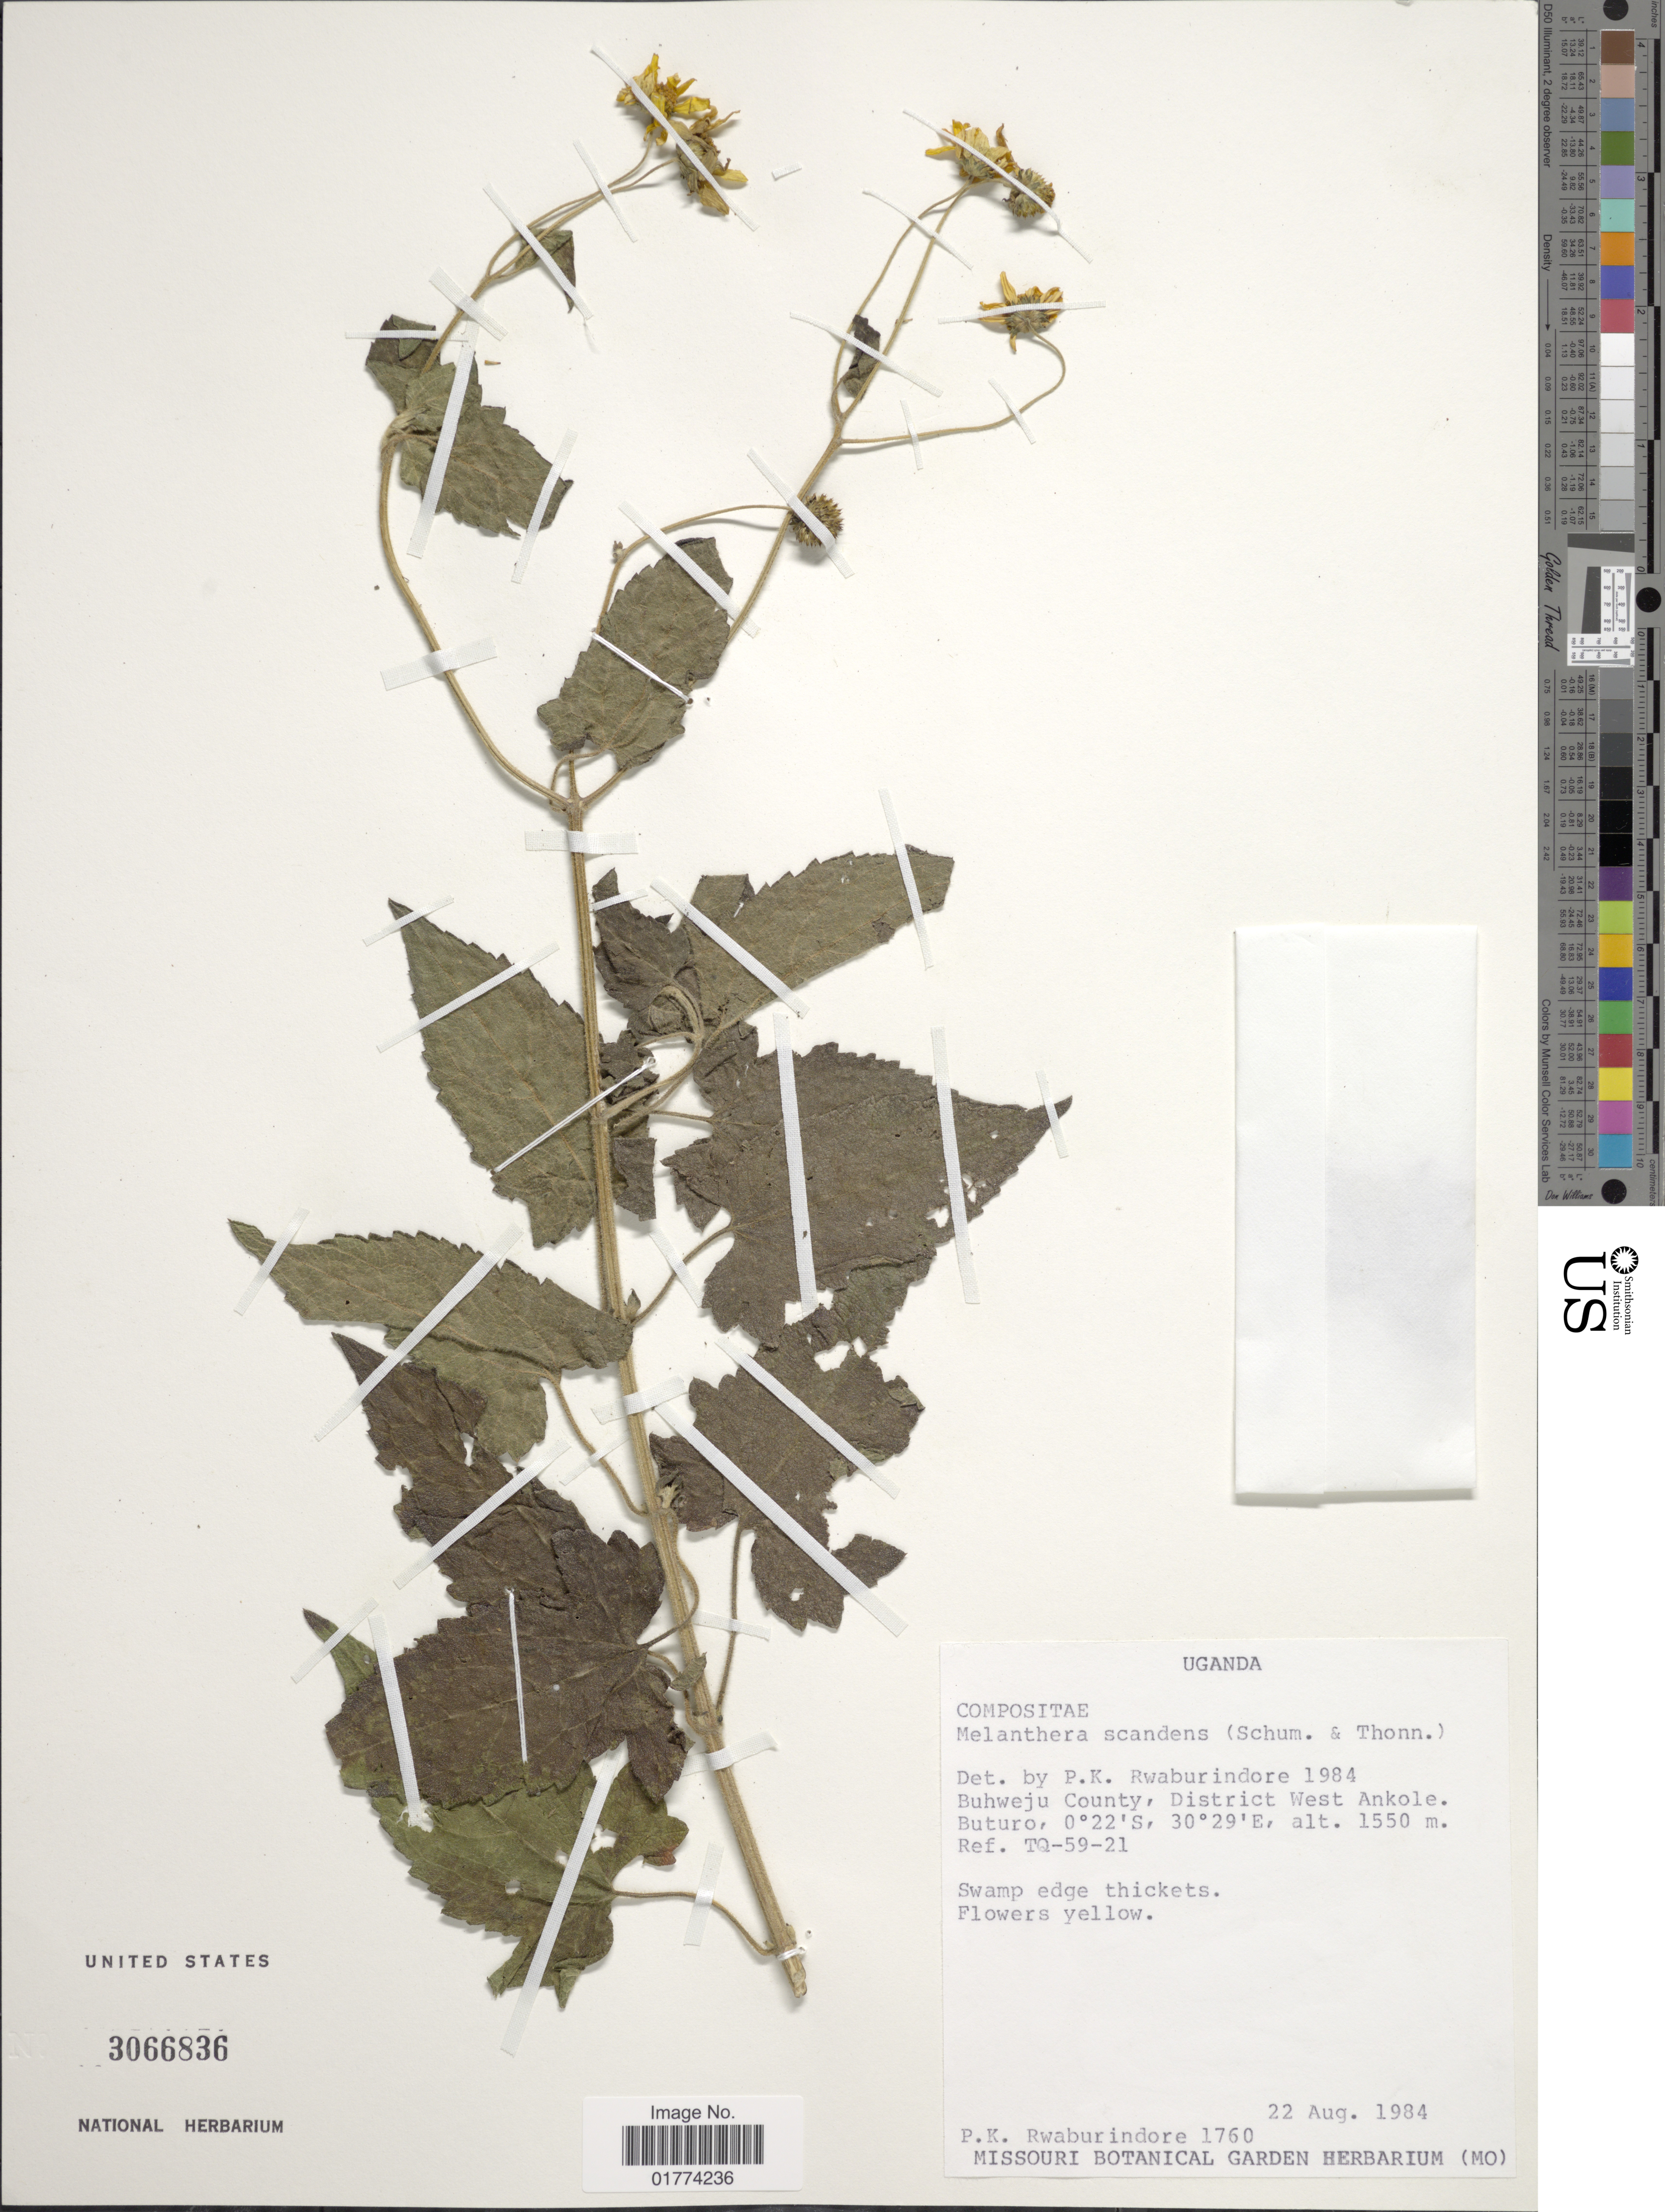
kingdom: Plantae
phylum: Tracheophyta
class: Magnoliopsida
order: Asterales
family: Asteraceae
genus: Melanthera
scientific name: Melanthera scandens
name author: (Schumach. & Thonn.) Brenan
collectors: P. Rwaburindore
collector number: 1760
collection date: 1984-08-22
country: Uganda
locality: Buhweju County, District West Ankole, Buturo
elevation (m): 1550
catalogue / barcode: US 3066836